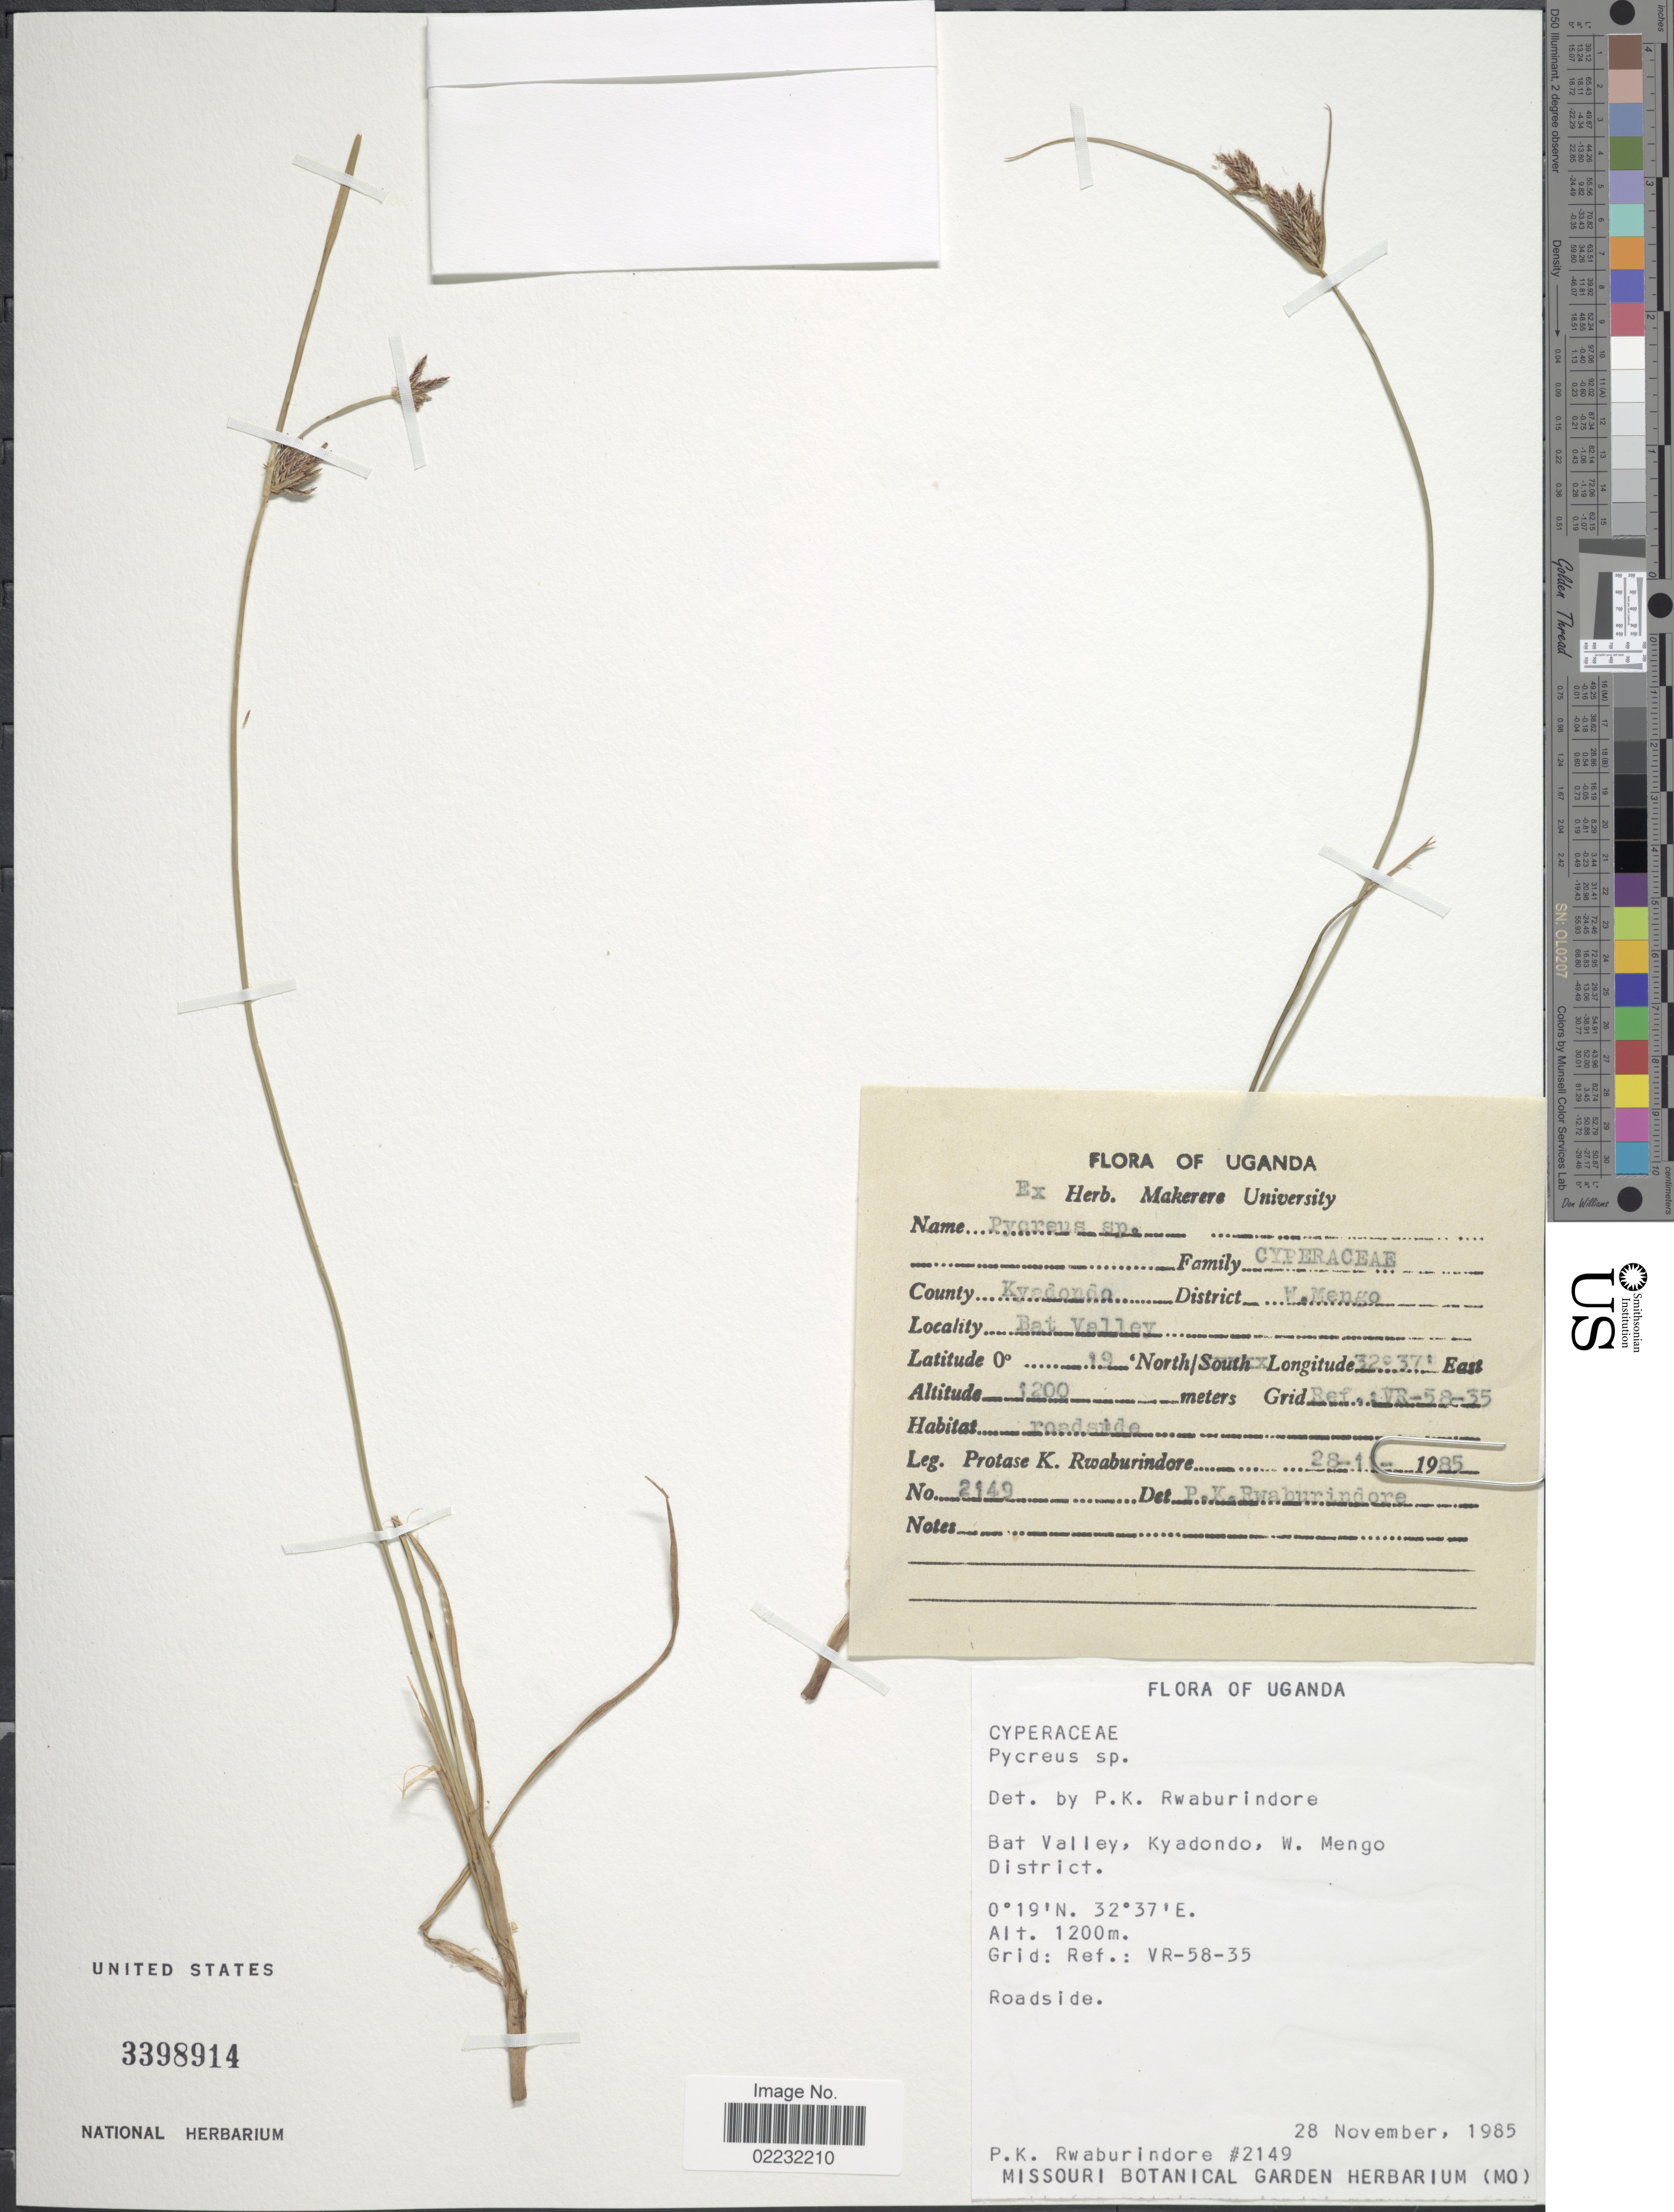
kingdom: Plantae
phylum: Tracheophyta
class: Liliopsida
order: Poales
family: Cyperaceae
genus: Cyperus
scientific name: Cyperus sp.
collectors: P. Rwaburindore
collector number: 2149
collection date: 1985-11-28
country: Uganda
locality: County Kyadonda, District W. Mengo, Bat Balley, roadside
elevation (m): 1200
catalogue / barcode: US 3398914